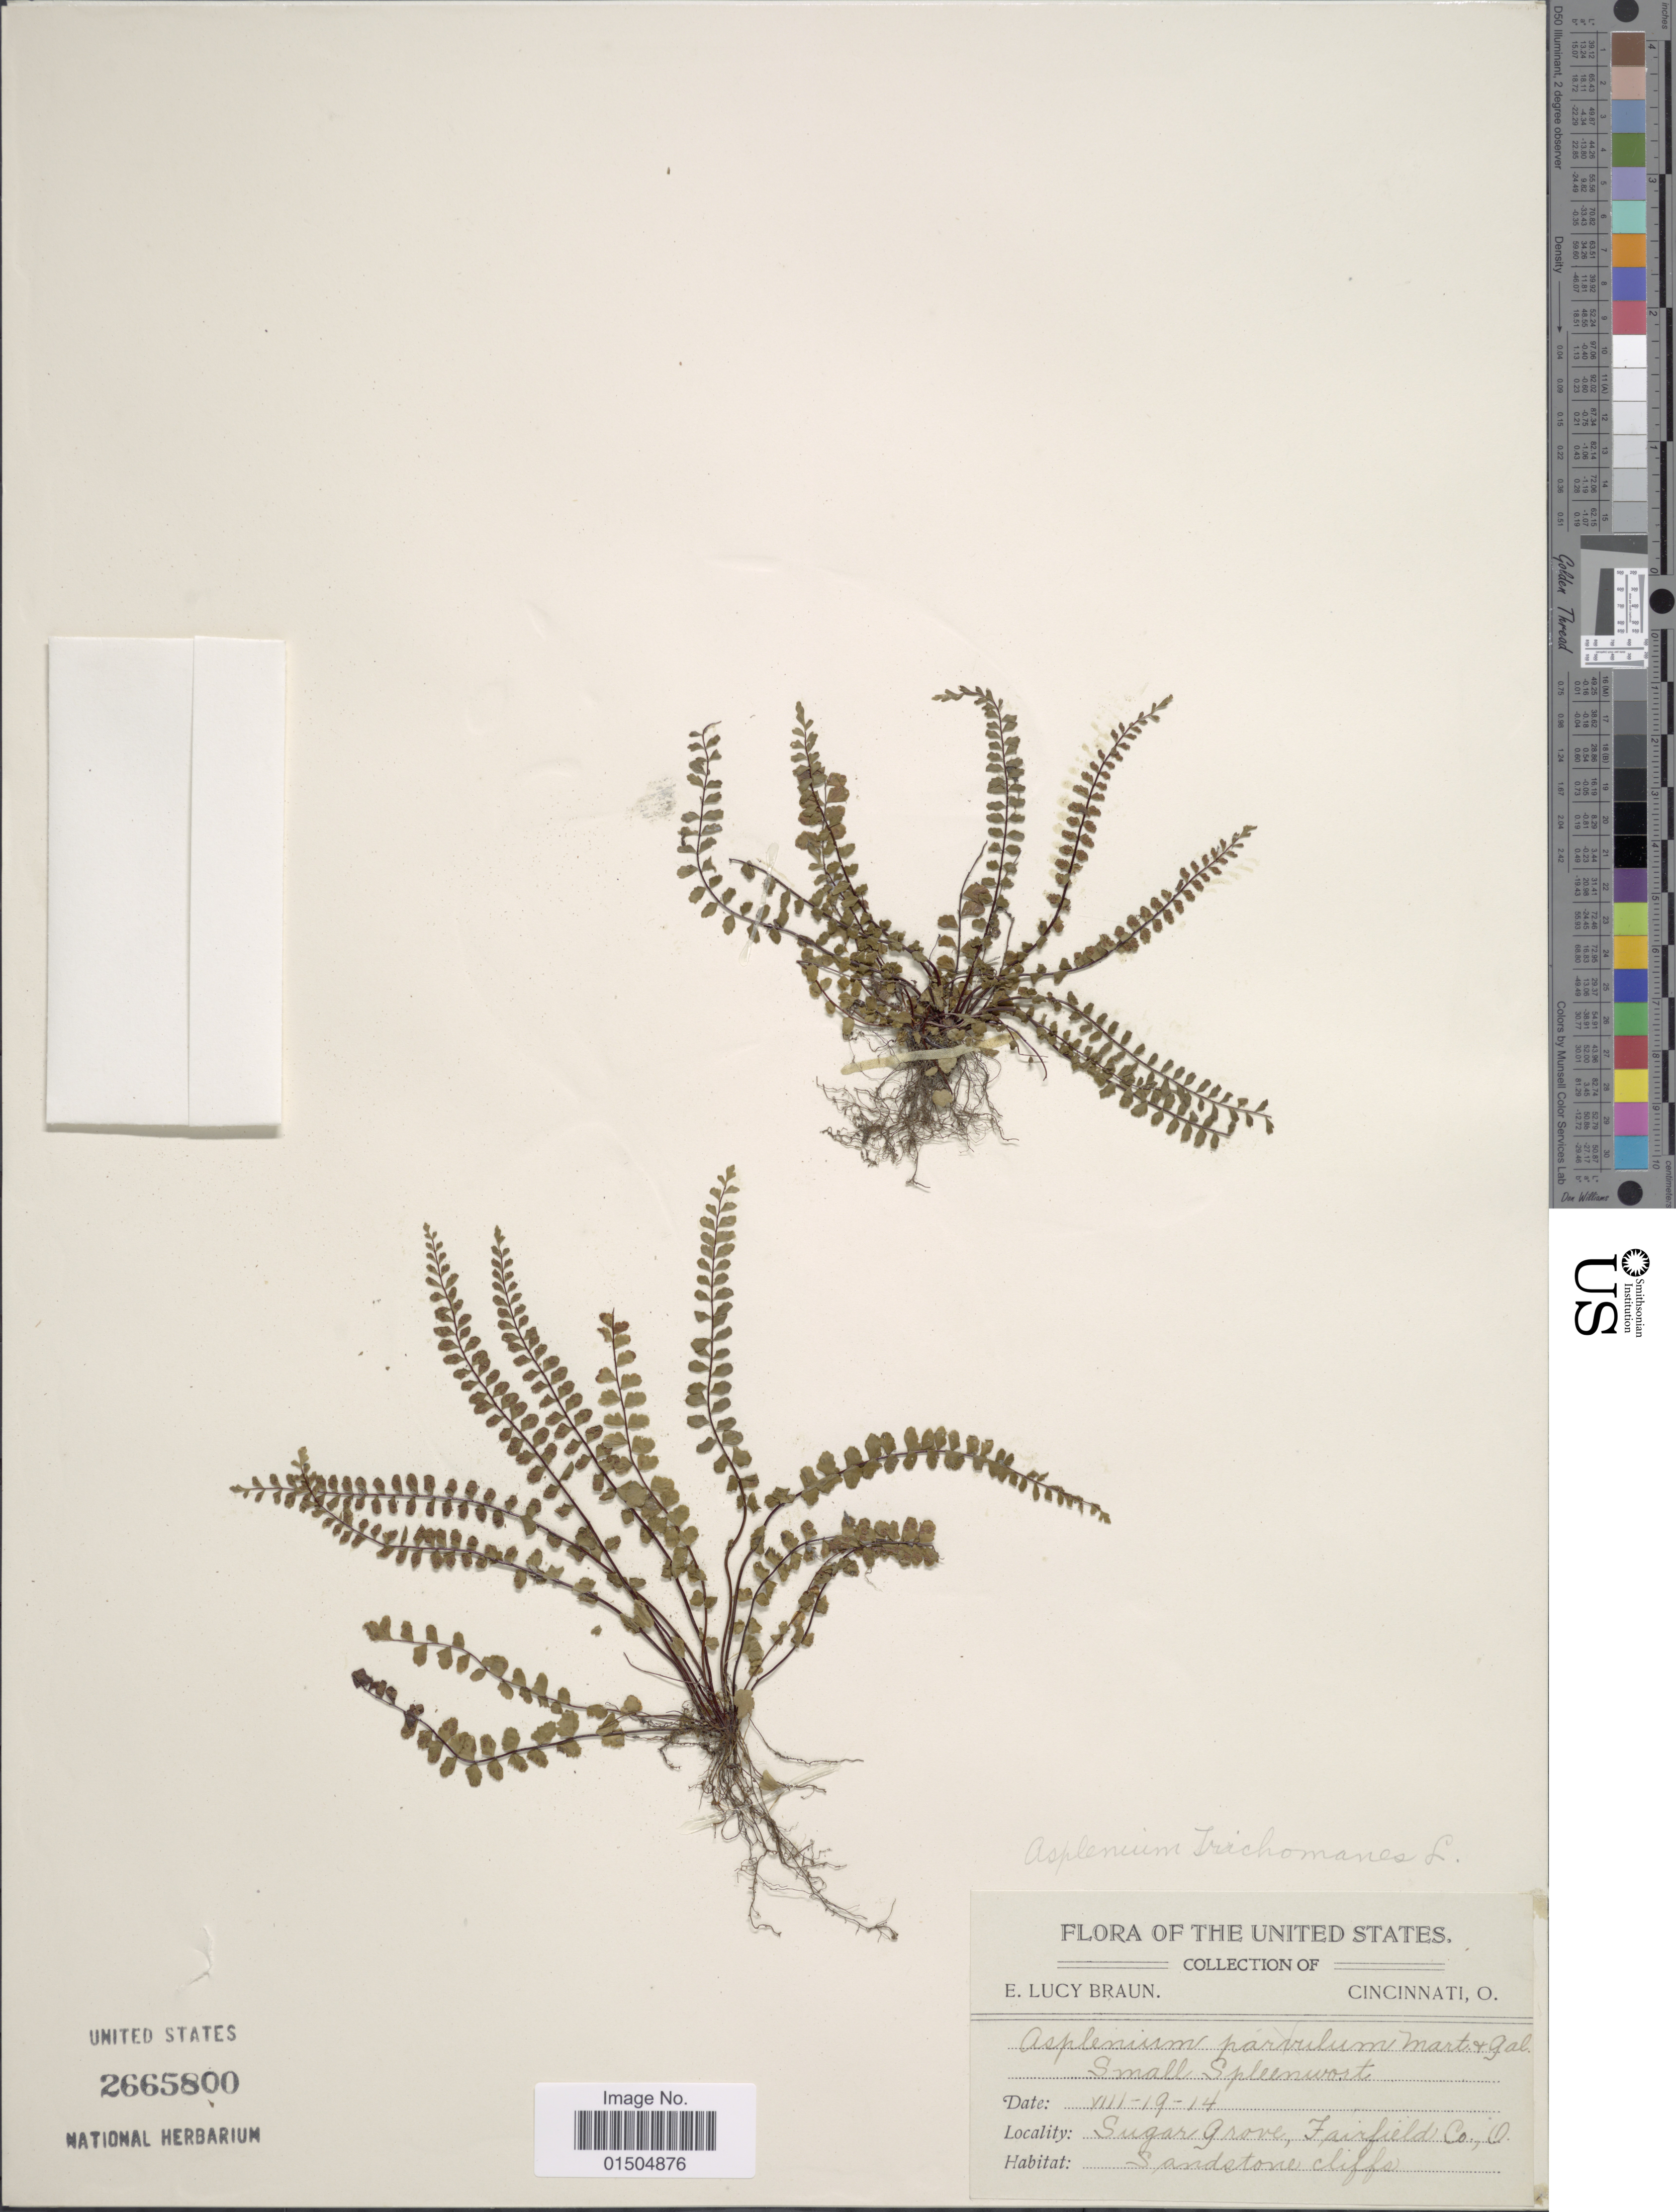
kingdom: Plantae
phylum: Tracheophyta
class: Polypodiopsida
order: Polypodiales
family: Aspleniaceae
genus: Asplenium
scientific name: Asplenium trichomanes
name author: L.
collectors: E. L. Braun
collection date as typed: Transcribed d/m/y: 19/8/14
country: United States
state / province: Ohio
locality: Sugar Grove, Fairfield Co.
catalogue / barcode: US 2665800